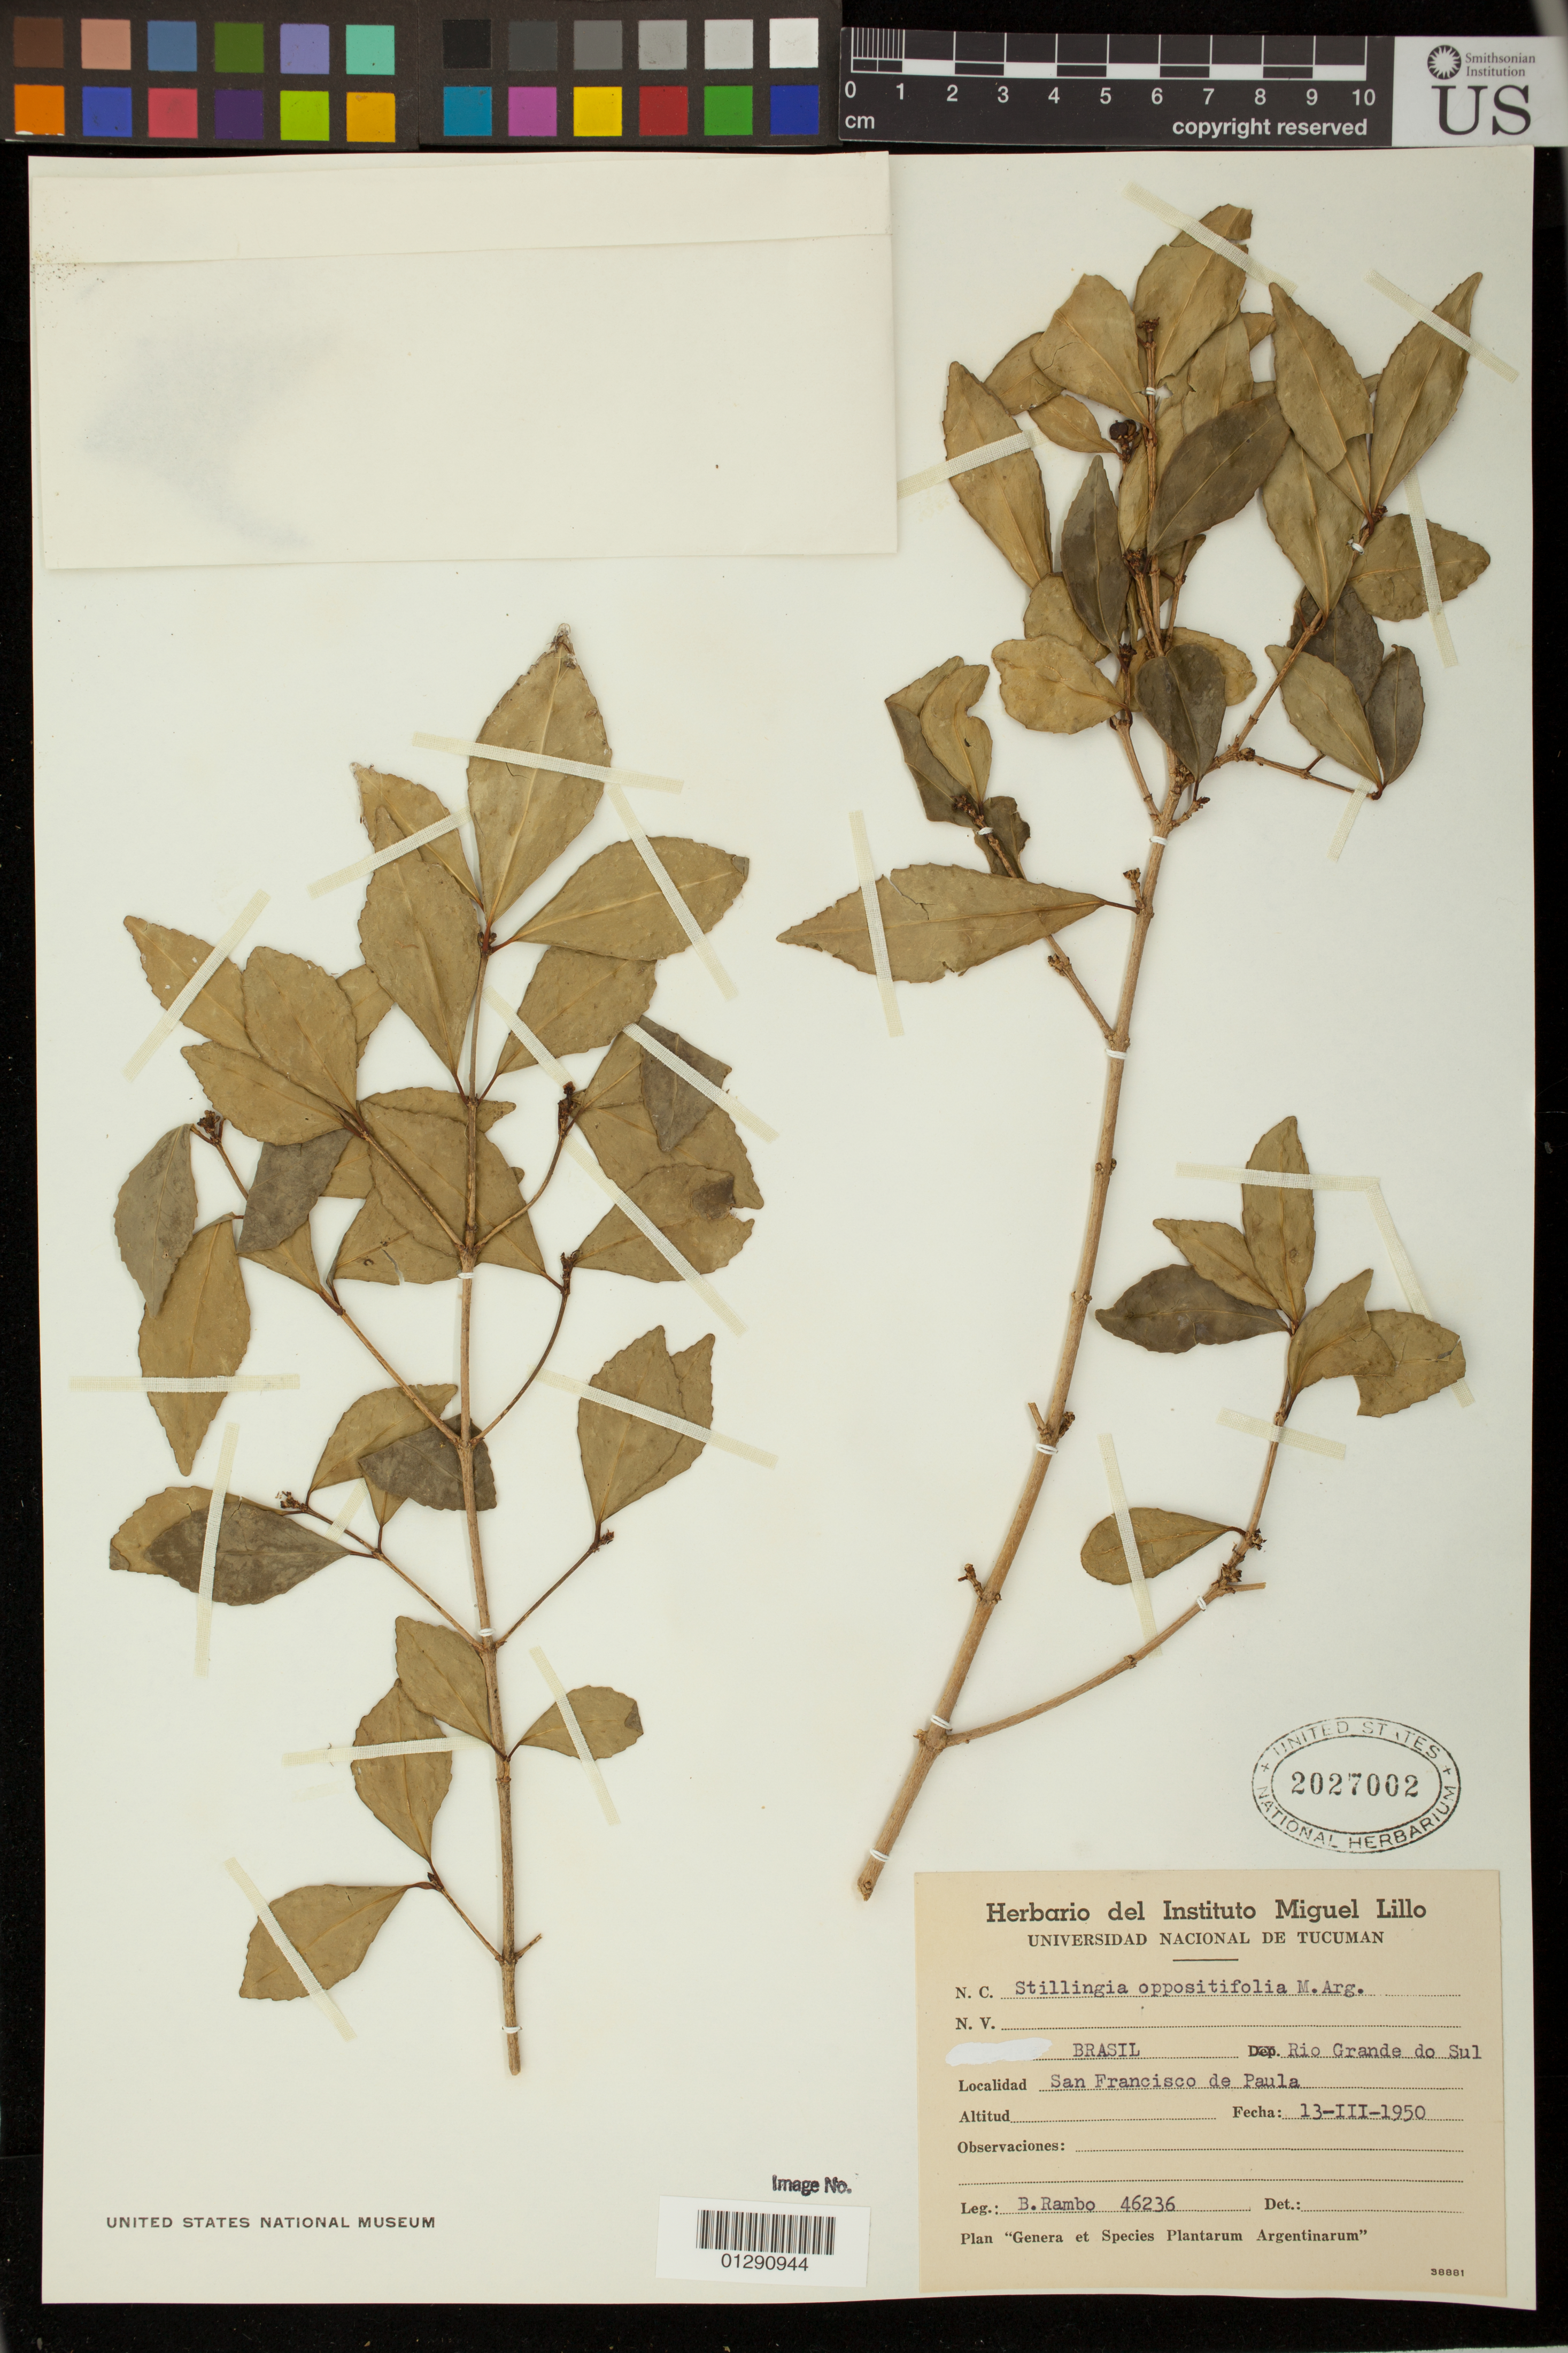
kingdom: Plantae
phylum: Tracheophyta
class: Magnoliopsida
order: Malpighiales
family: Euphorbiaceae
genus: Stillingia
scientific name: Stillingia oppositifolia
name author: Baill. ex Müll. Arg.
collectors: B. Rambo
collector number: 46236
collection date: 1950-03-13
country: Brazil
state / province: Rio Grande do Sul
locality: San Francisco de Paula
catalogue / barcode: US 2027002